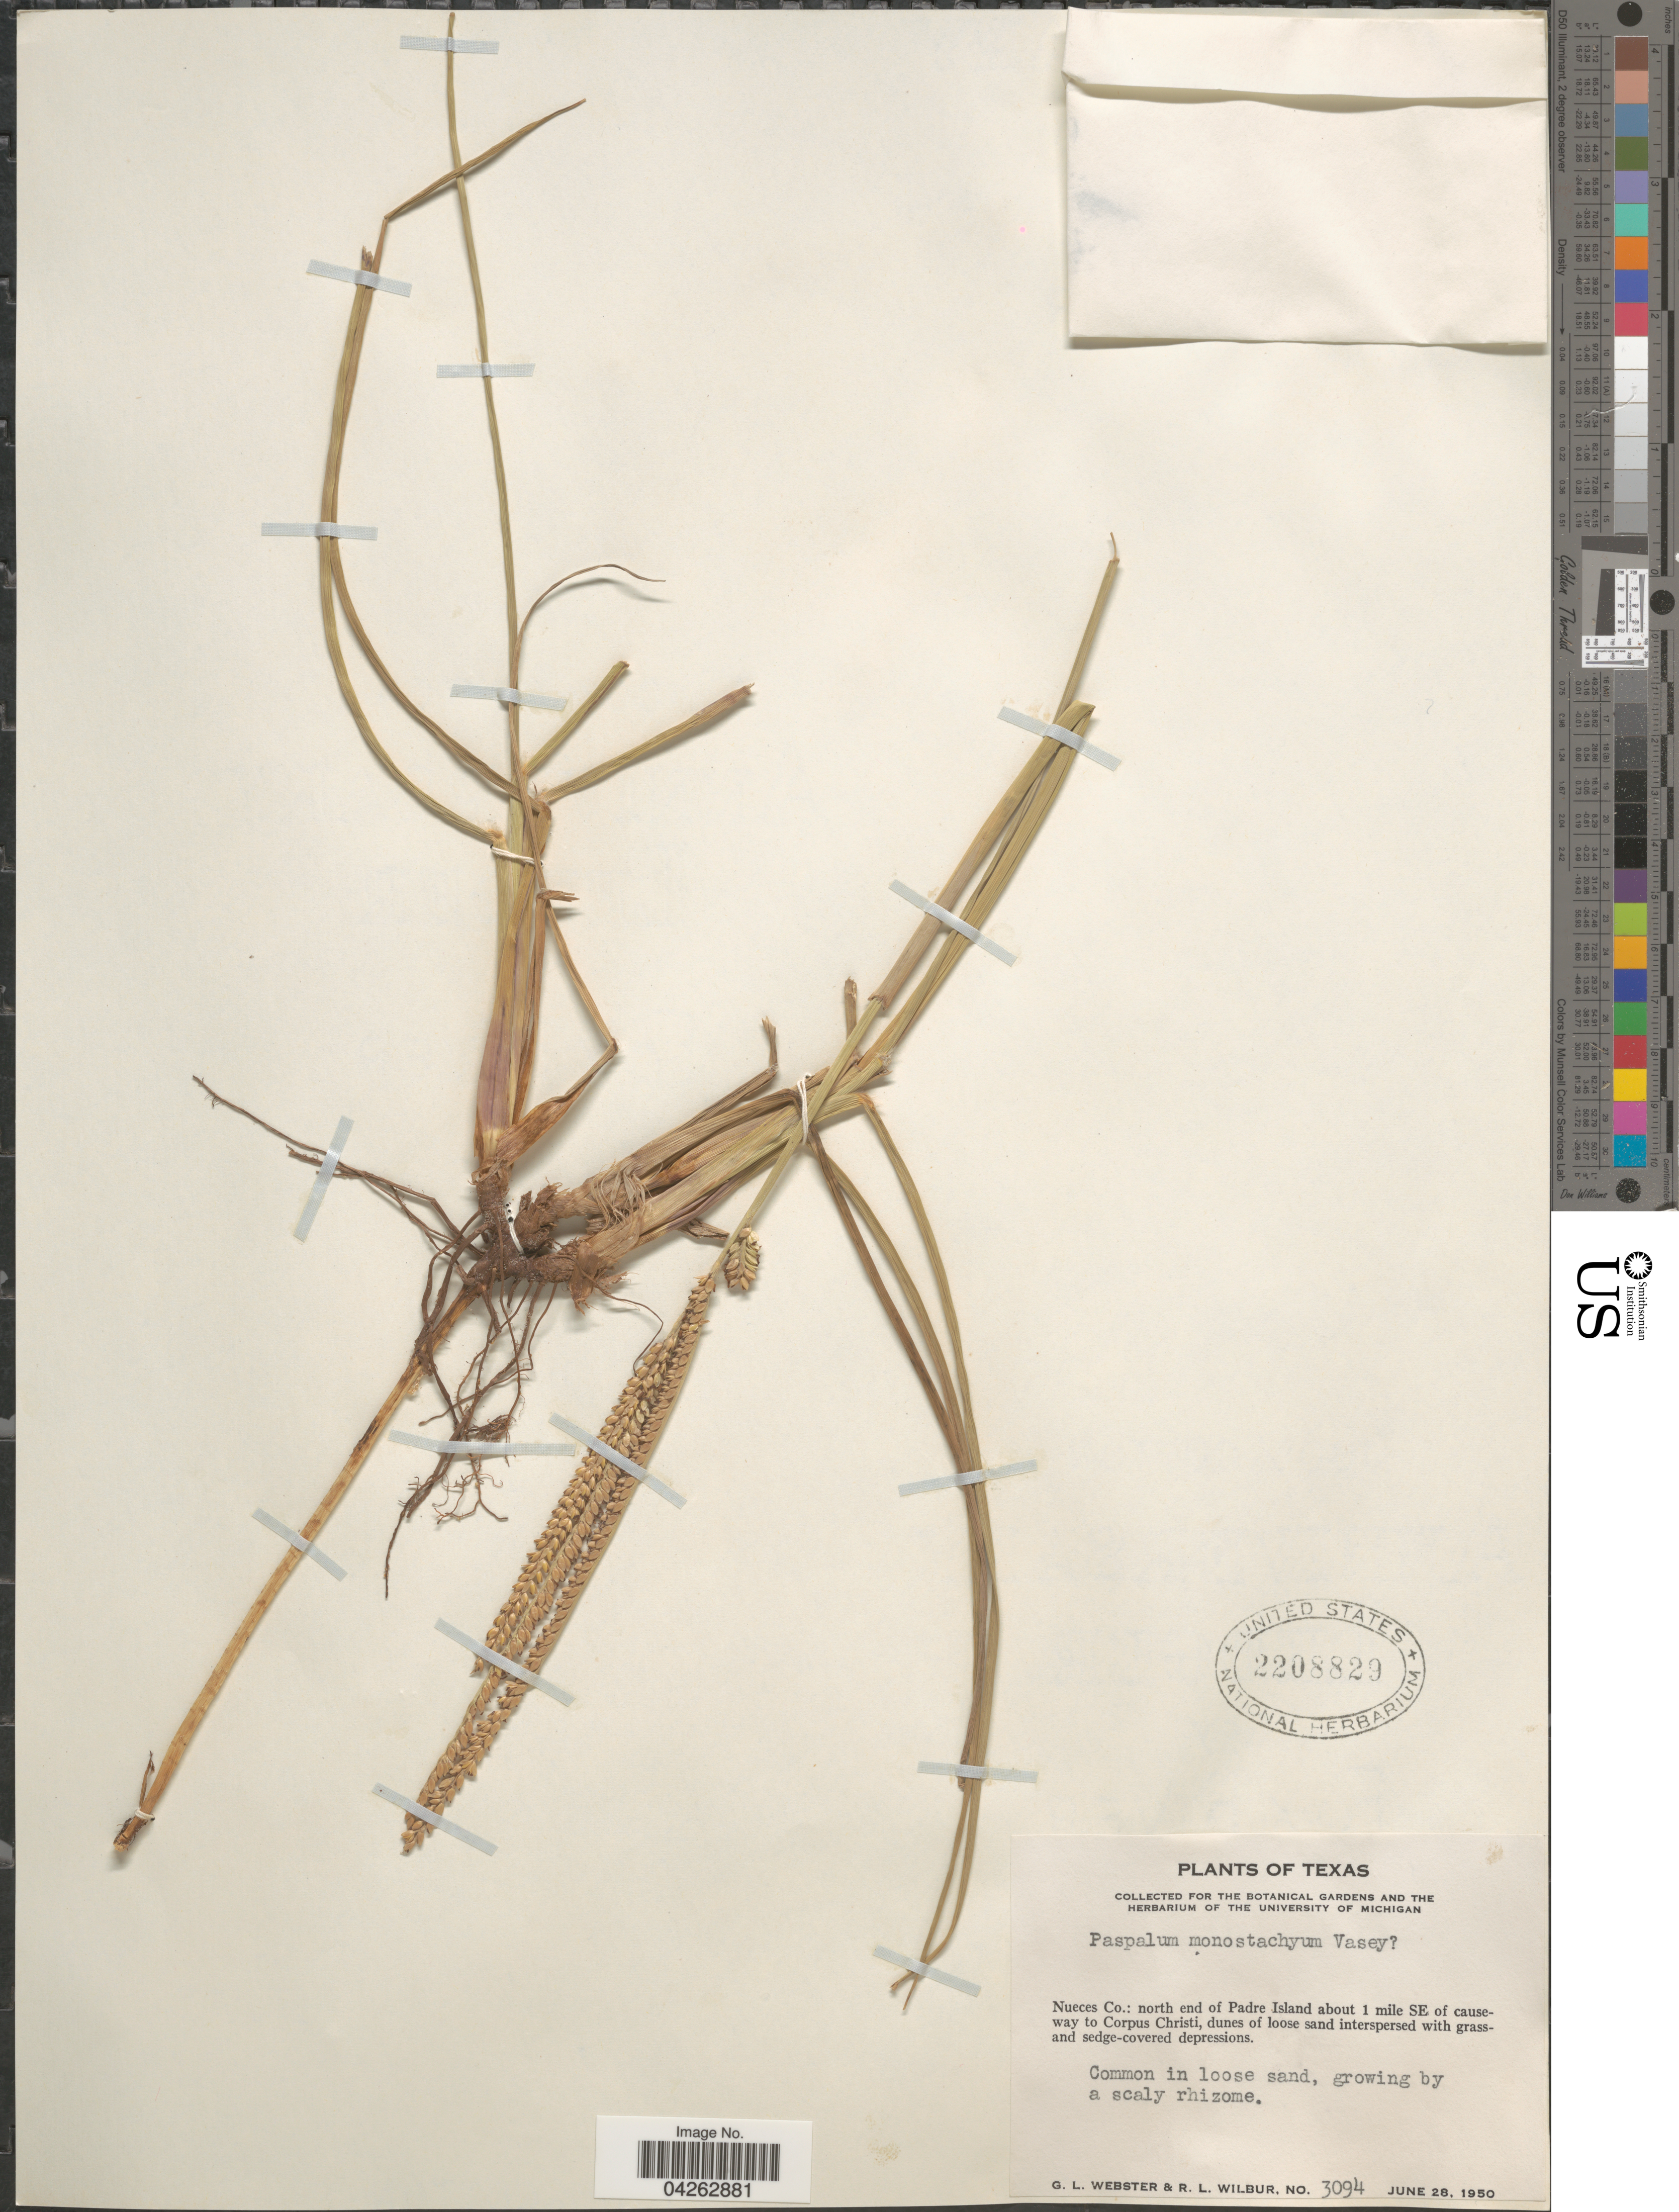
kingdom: Plantae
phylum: Tracheophyta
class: Liliopsida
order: Poales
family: Poaceae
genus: Paspalum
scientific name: Paspalum monostachyum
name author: Vasey ex Chapm.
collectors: G. L. Webster & R. L. Wilbur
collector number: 3094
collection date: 1950-06-28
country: United States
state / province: Texas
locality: Nueces Co.: north end of Padre Island about 1 mile SE of causeway to Corpus Christi.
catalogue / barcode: US 2208829